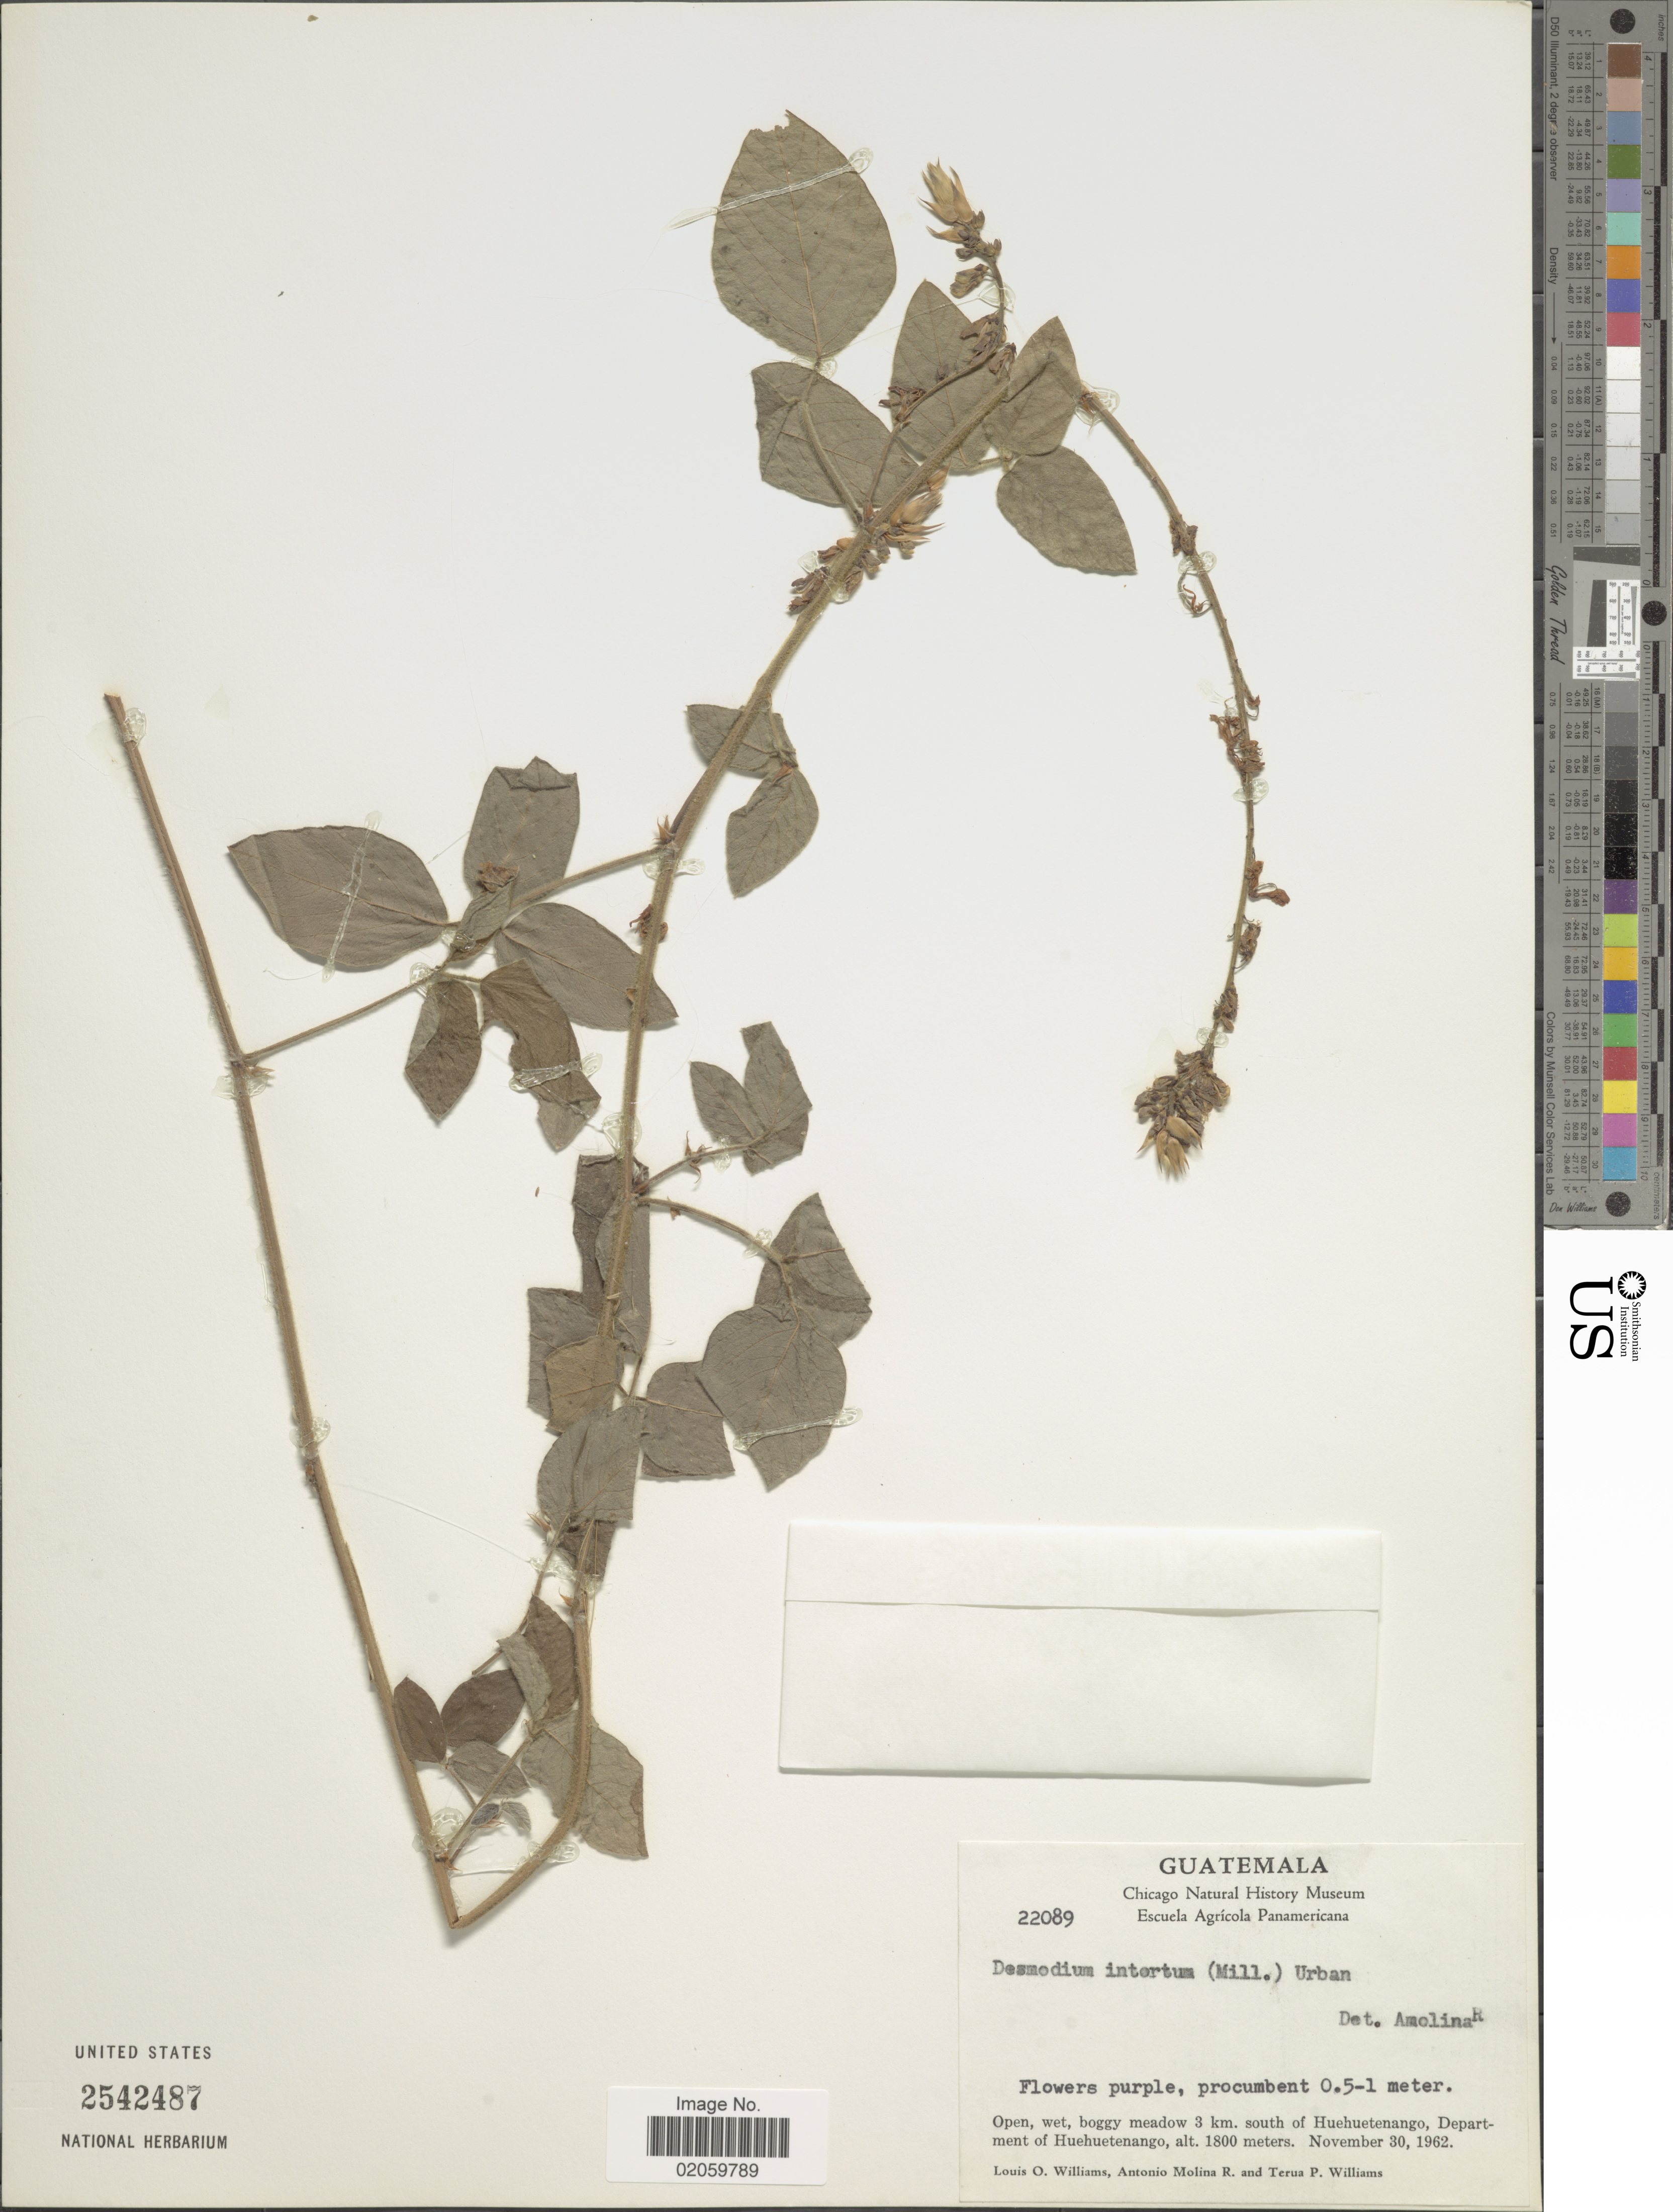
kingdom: Plantae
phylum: Tracheophyta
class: Magnoliopsida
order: Fabales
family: Fabaceae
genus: Desmodium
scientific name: Desmodium intortum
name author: (Mill.) Urb.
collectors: L. O. Williams, A. Molina R. & T. P. Williams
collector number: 22089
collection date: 1962-11-30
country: Guatemala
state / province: Huehuetenango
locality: Meadow 3 km. south of Huehuetenango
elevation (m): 1800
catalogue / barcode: US 2542487